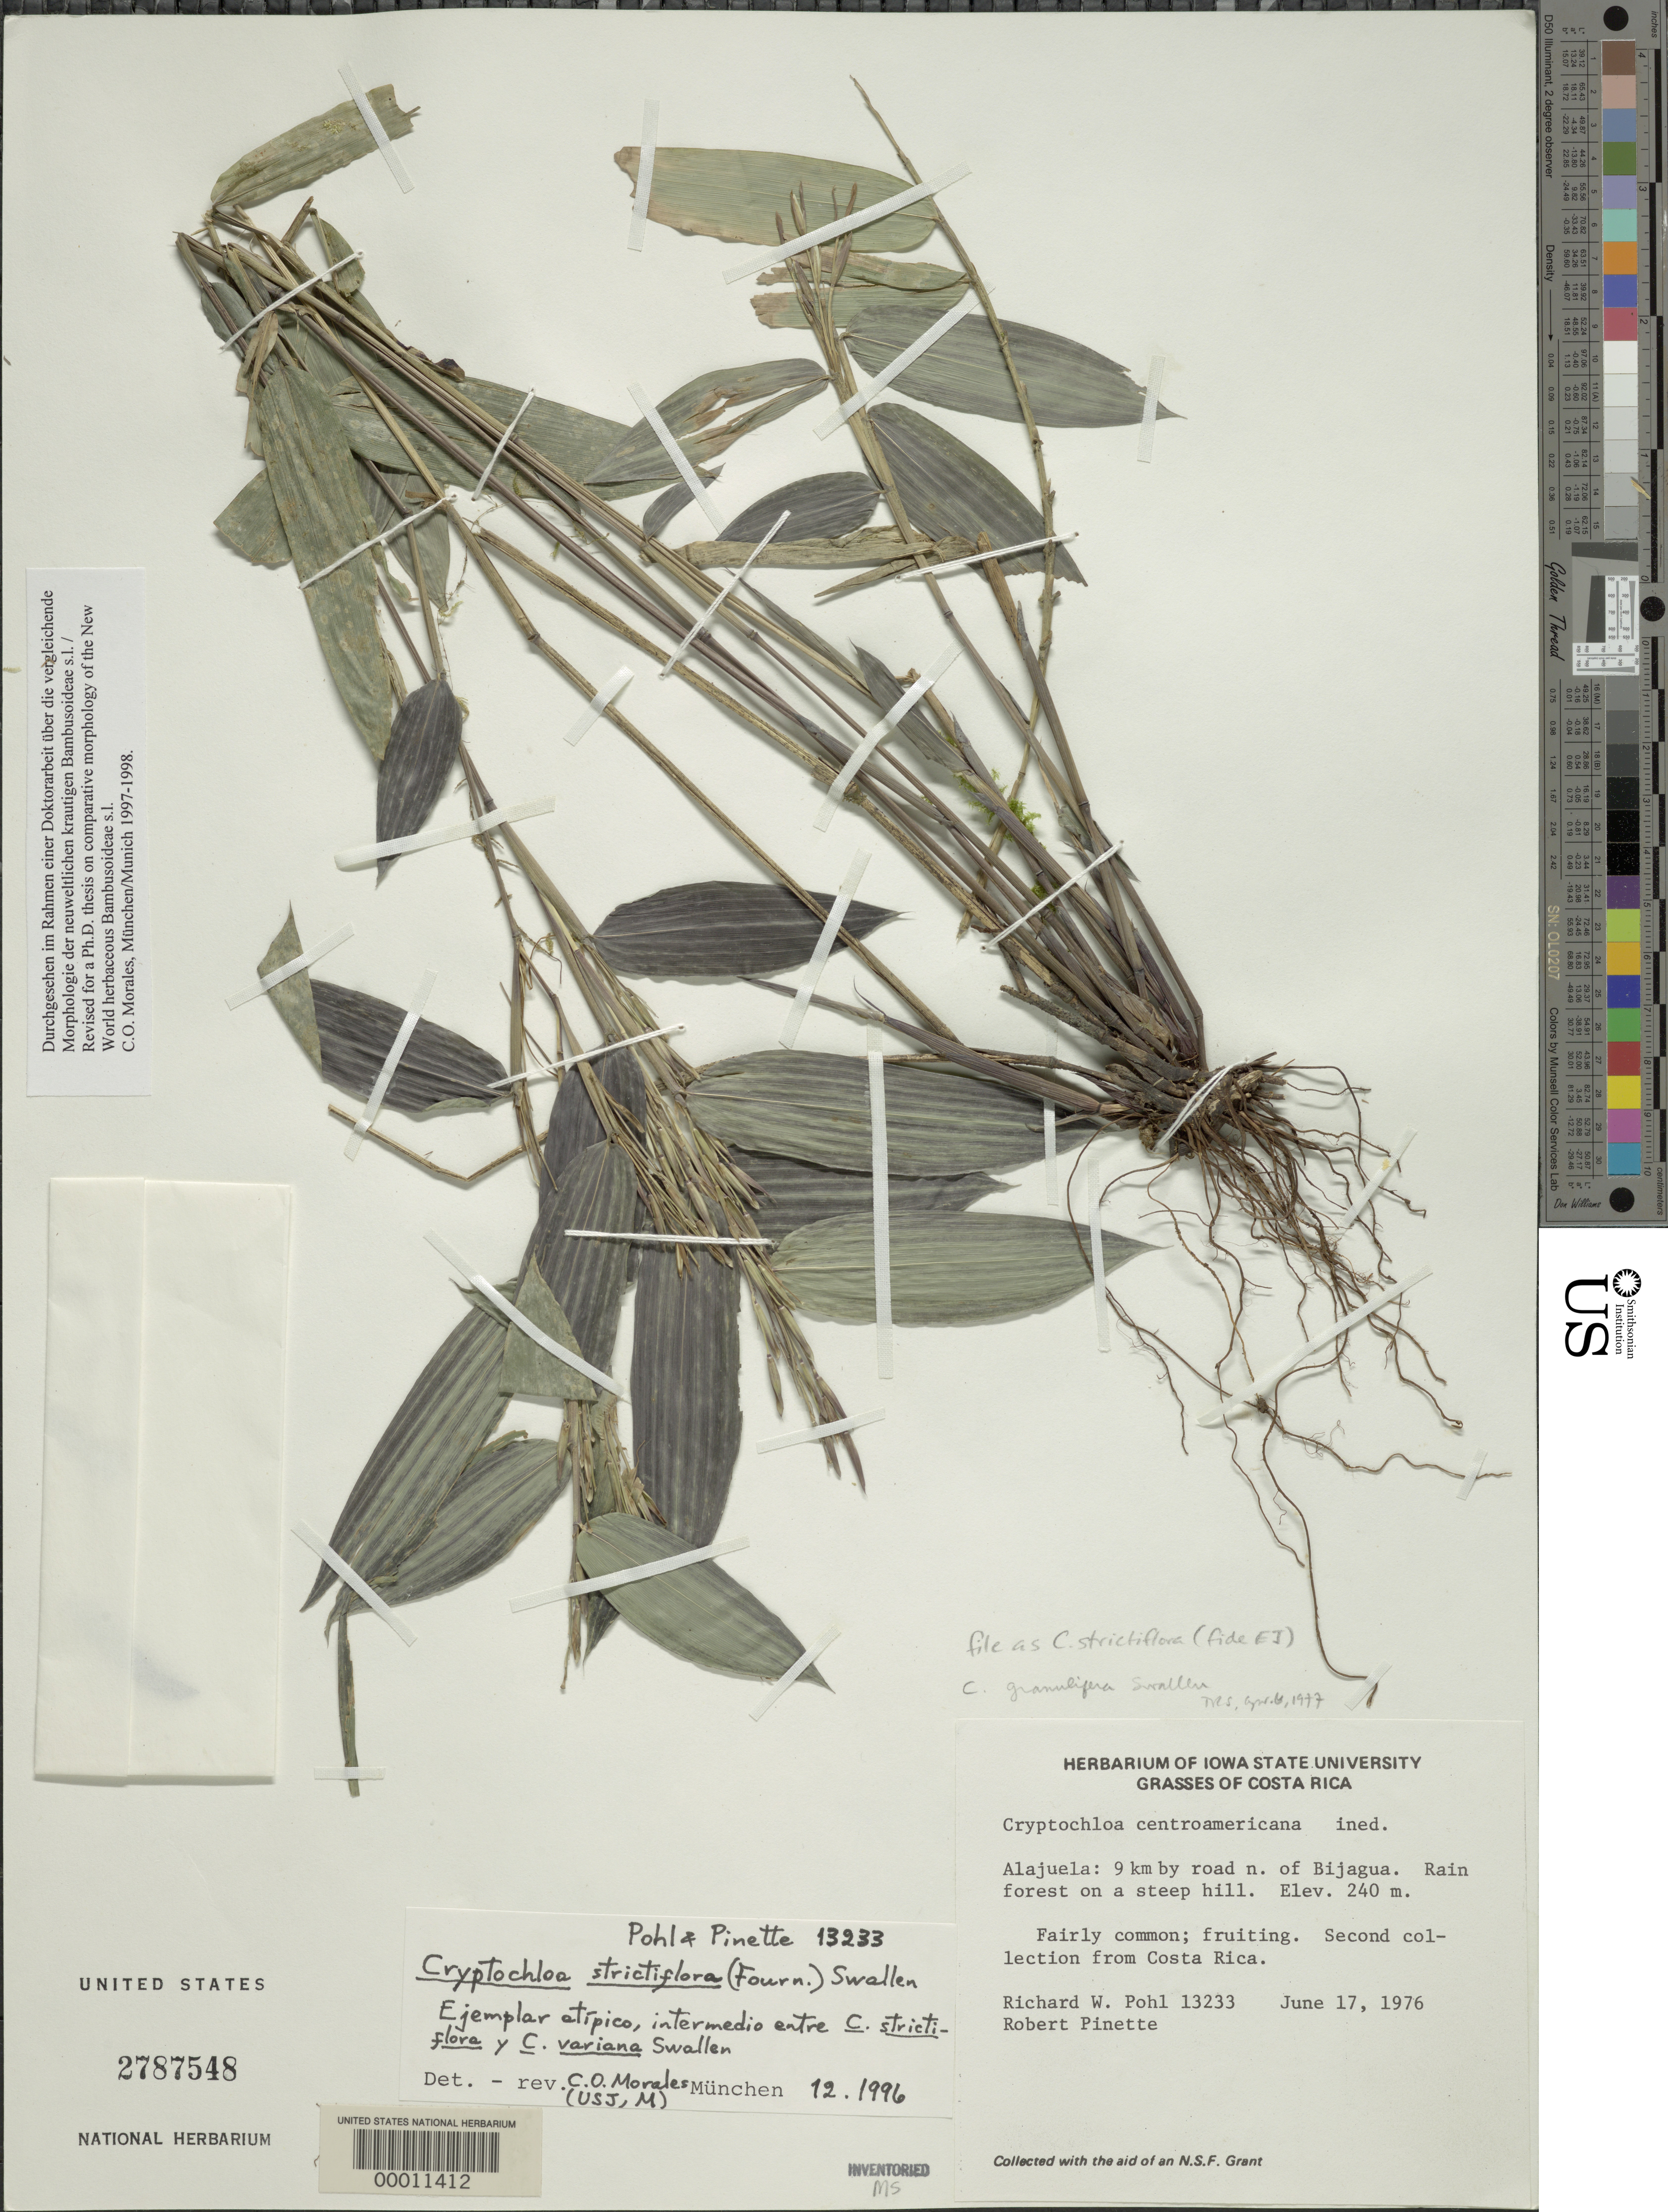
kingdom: Plantae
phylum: Tracheophyta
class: Liliopsida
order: Poales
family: Poaceae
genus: Cryptochloa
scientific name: Cryptochloa strictiflora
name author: (E. Fourn.) Swallen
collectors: R. W. Pohl & R. Pinette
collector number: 13233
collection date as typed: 17 Jun 1976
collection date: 1976-06-17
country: Costa Rica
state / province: Alajuela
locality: Bijagua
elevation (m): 240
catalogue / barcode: US 2787548